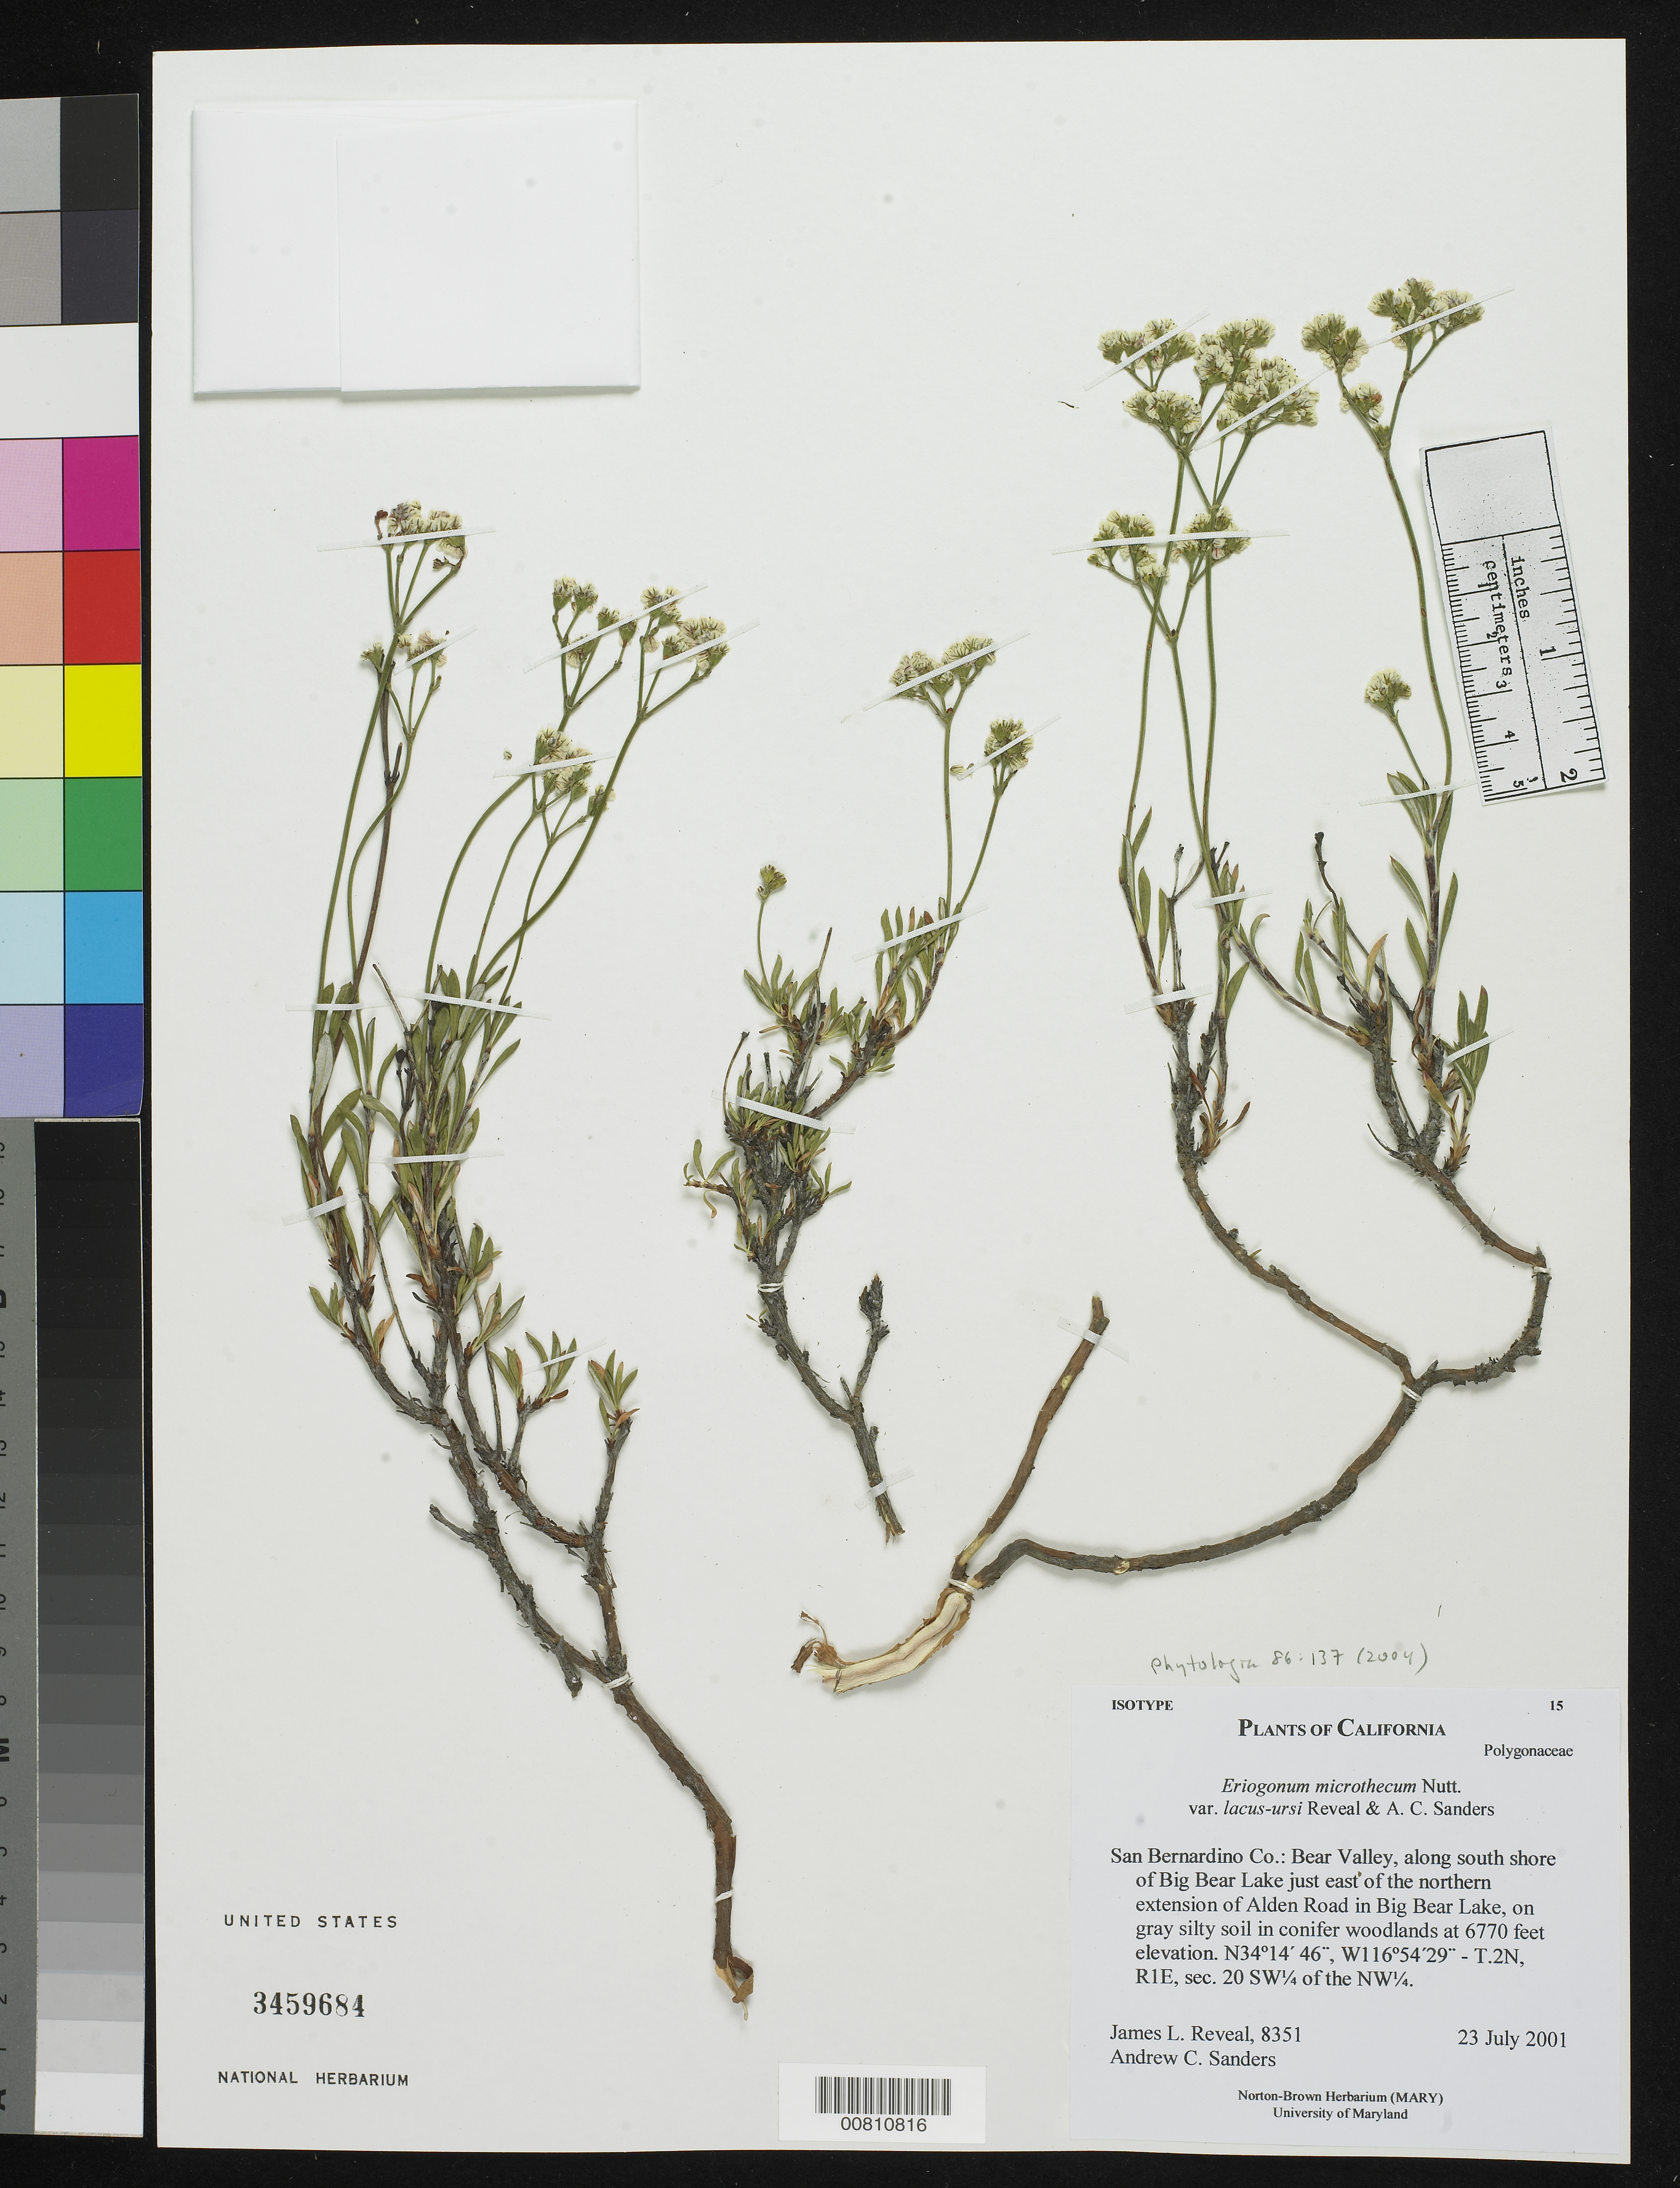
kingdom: Plantae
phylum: Tracheophyta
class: Magnoliopsida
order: Caryophyllales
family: Polygonaceae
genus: Eriogonum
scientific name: Eriogonum microtheca var. lacus-ursi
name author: Reveal & A.C. Sanders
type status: Isotype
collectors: J. L. Reveal & A. Saunders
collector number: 8351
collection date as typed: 23 Jul 2001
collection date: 2001-07-23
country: United States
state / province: California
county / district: San Bernardino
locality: San Bernardino Co.: Bear Valley, along south shore of Big Bear Lake just east of the northern extension of Alden Road in Big Bear Lake.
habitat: On gray silty soil in conifer woodlands.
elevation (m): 2063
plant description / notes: Holotype at NY.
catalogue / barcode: US 3459684